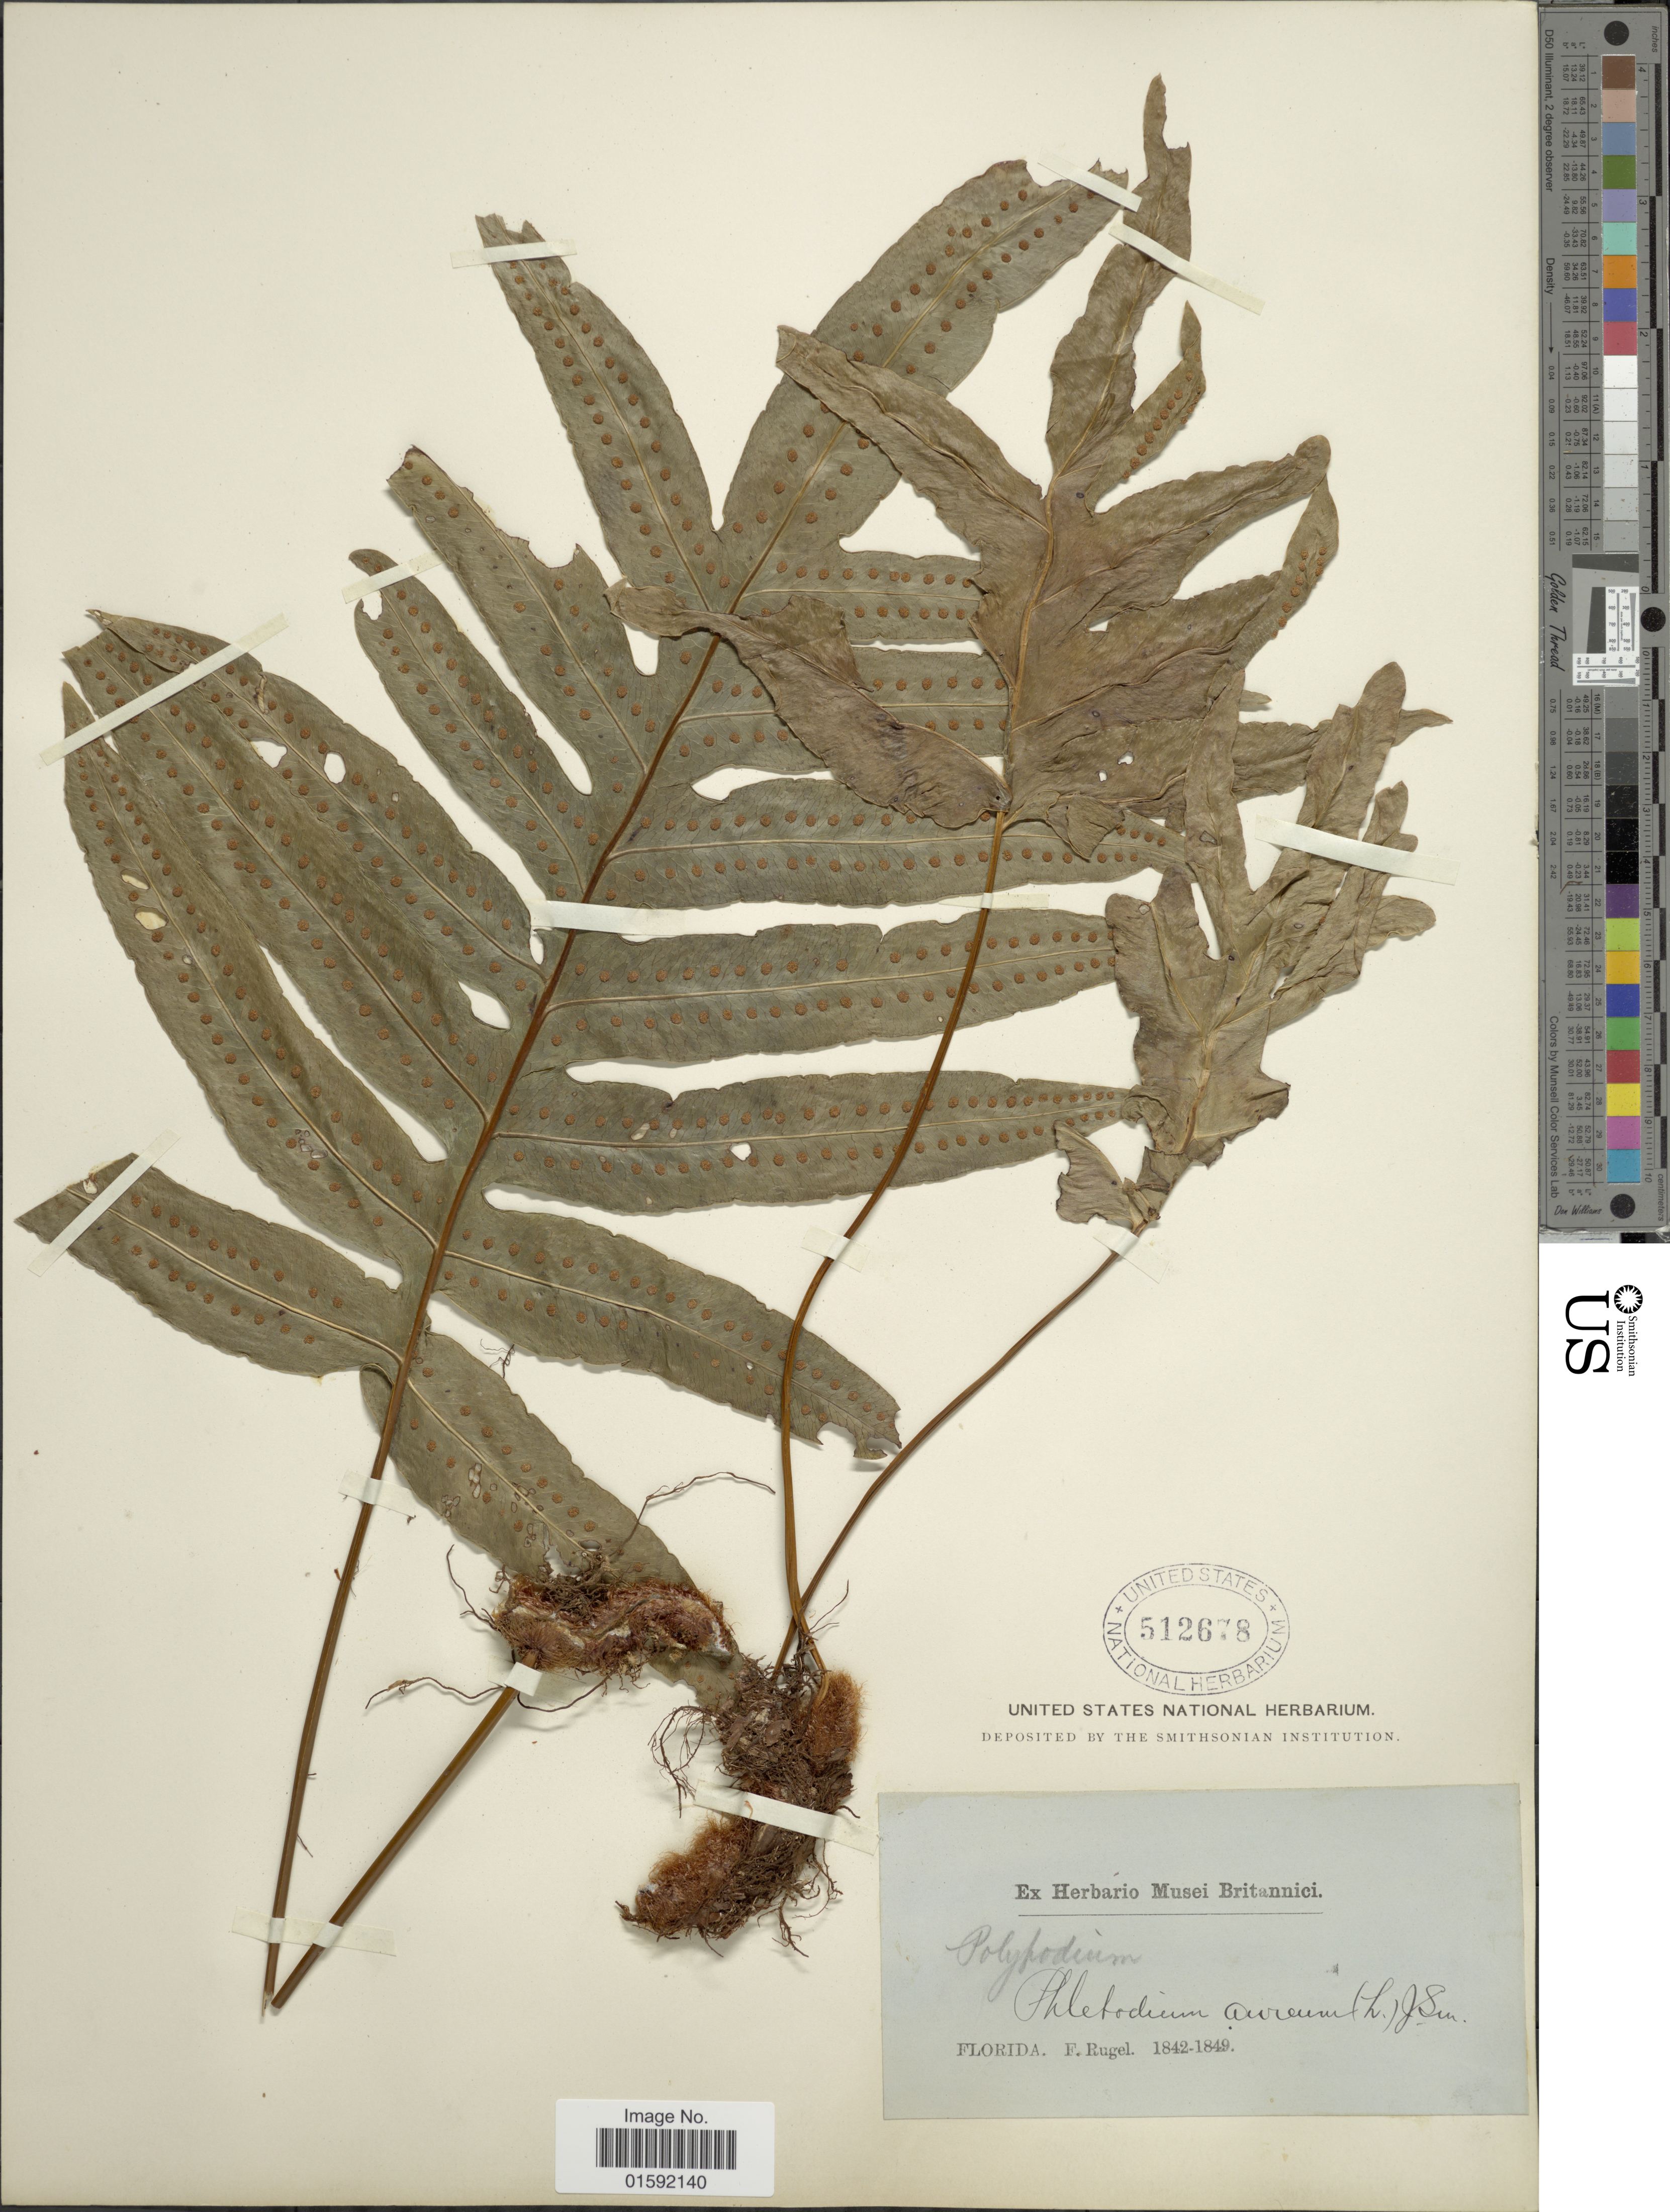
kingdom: Plantae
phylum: Tracheophyta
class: Polypodiopsida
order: Polypodiales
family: Polypodiaceae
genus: Phlebodium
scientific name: Phlebodium areolatum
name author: (Humb. & Bonap. ex Willd.) J. Sm.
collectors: F. Rugel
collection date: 1842/1849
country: United States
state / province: Florida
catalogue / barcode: US 512678